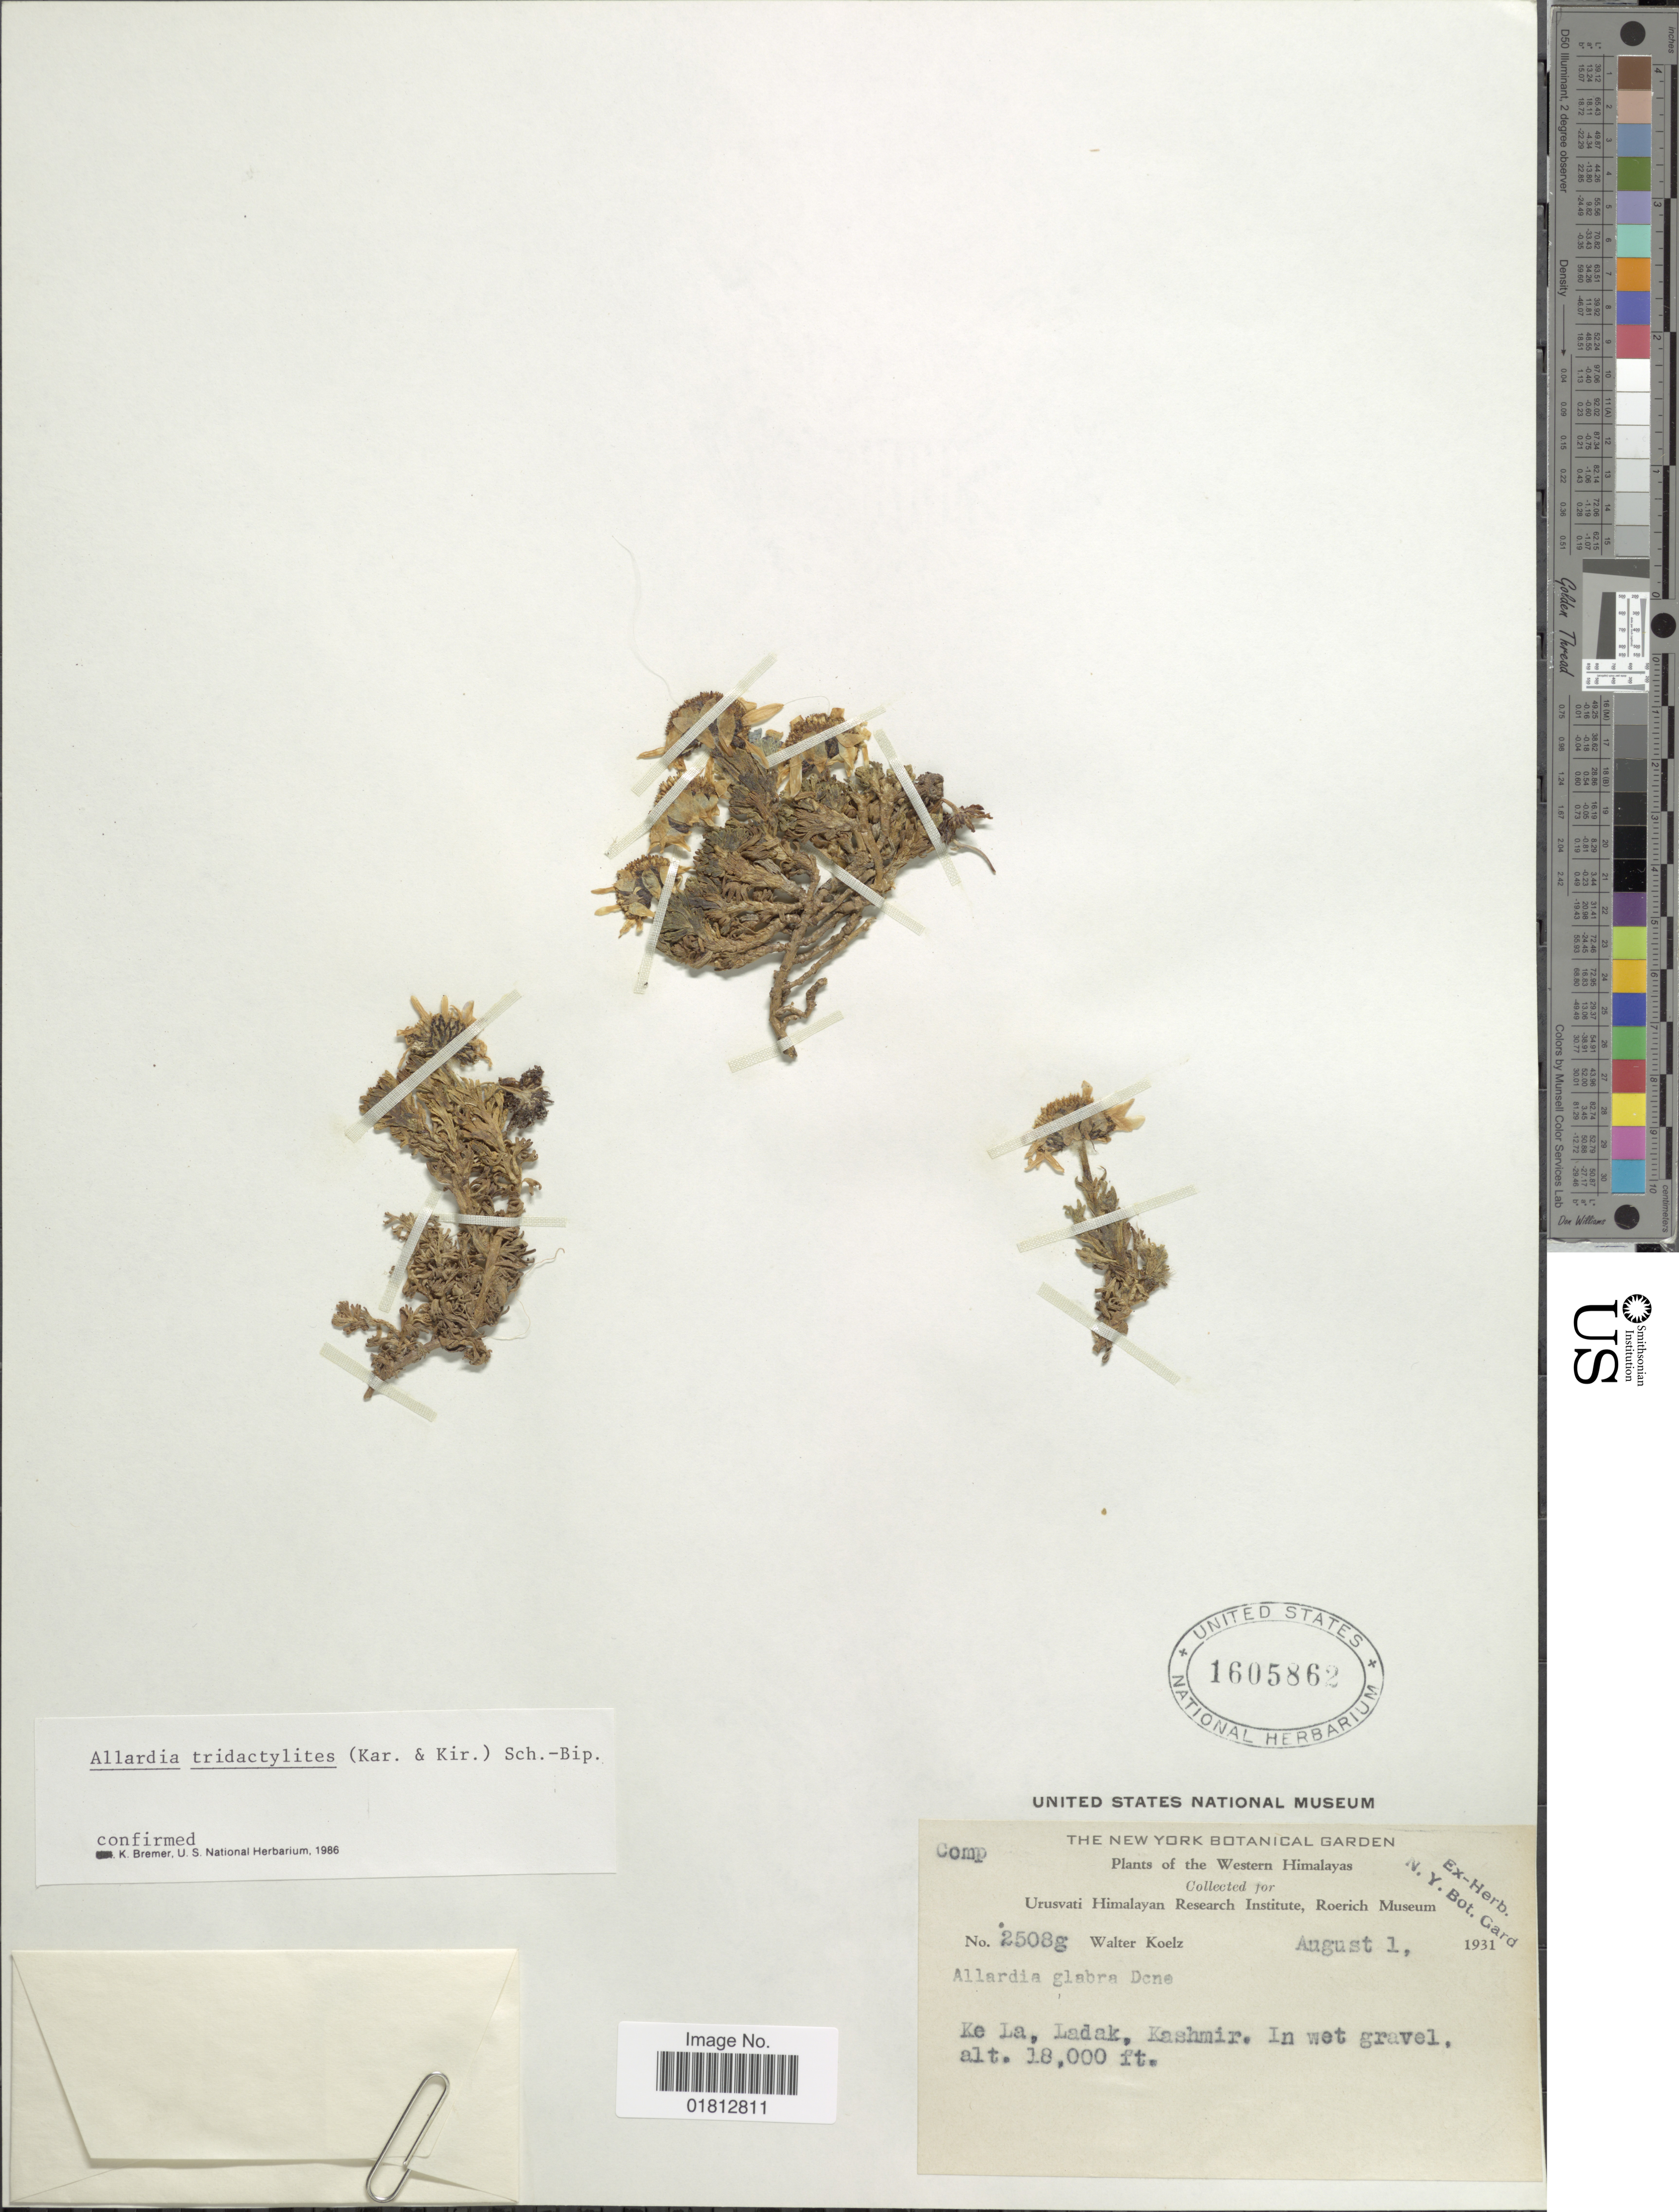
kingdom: Plantae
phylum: Tracheophyta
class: Magnoliopsida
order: Asterales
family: Asteraceae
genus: Allardia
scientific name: Allardia tridactylites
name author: (Kar. & Kir.) Sch. Bip.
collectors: W. N. Koelz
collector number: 2508g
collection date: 1931-08-01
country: India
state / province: Ladakh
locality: Western Himalayas, Ke La, Ladak, Kashmir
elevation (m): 5486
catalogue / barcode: US 1605862